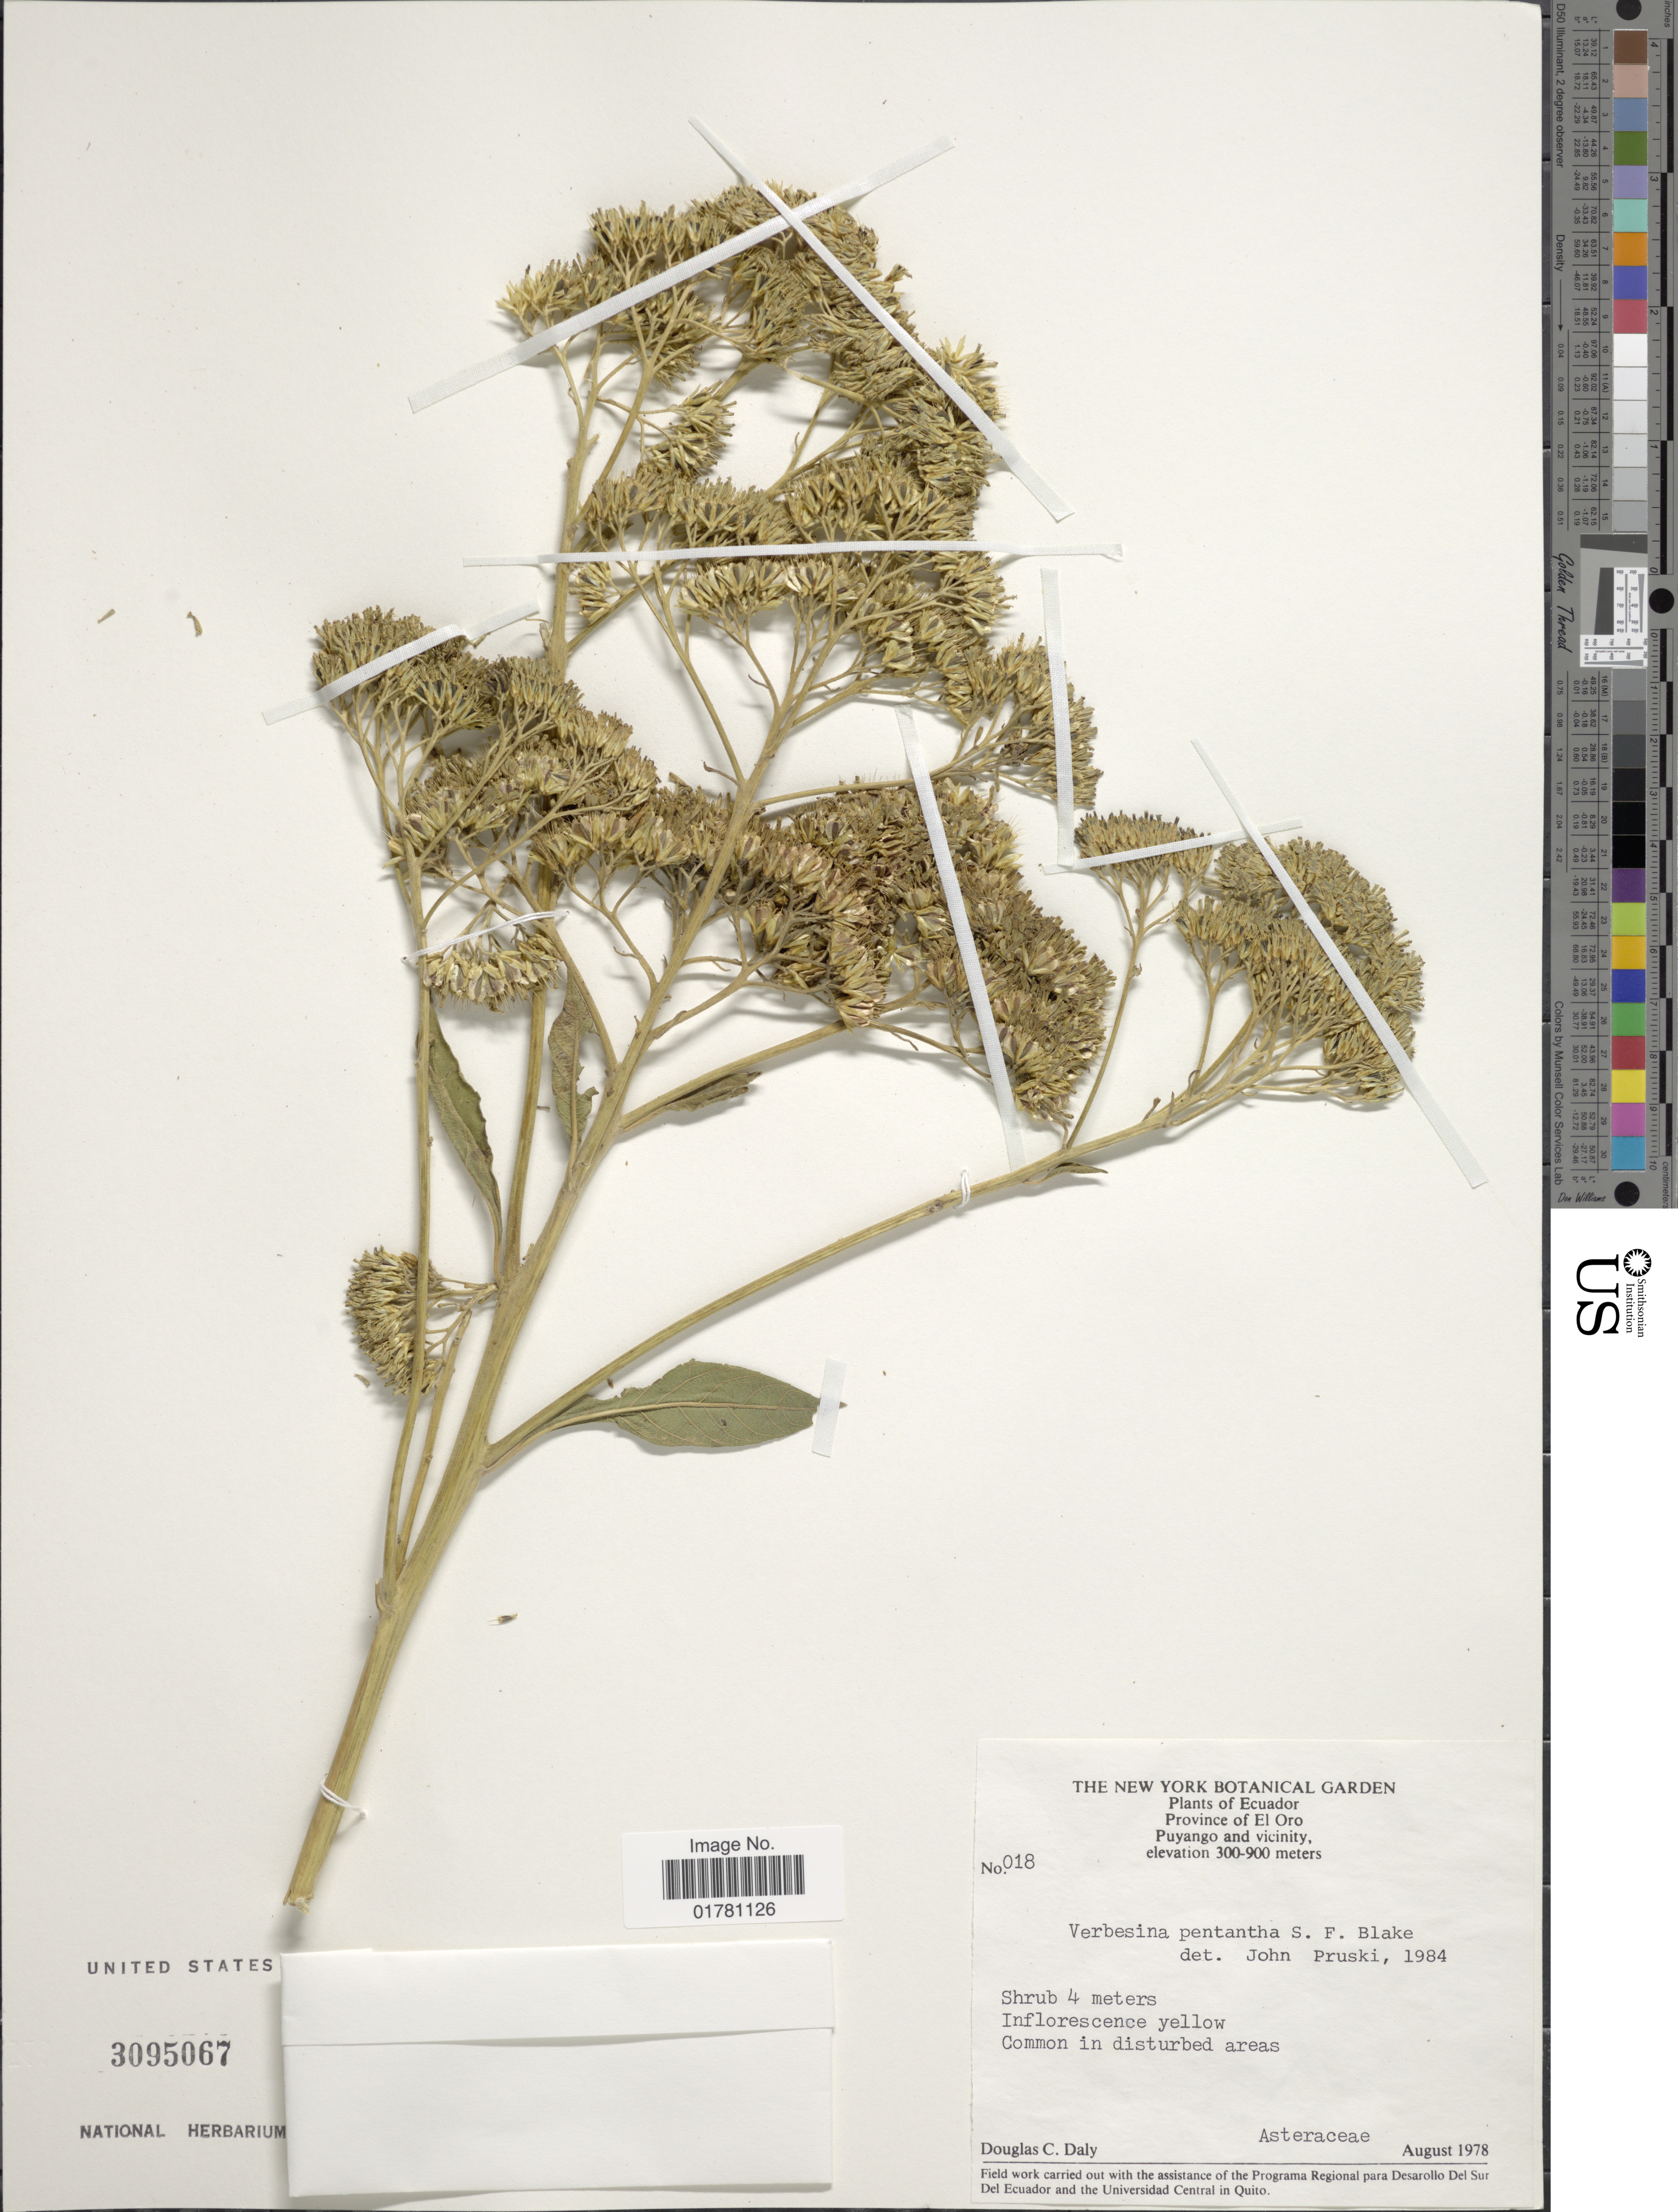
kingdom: Plantae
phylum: Tracheophyta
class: Magnoliopsida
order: Asterales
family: Asteraceae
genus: Verbesina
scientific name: Verbesina pentantha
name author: S.F. Blake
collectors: D. C. Daly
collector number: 018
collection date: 1978-08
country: Ecuador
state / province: El Oro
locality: Puyango and vicinity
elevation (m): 300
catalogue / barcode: US 3095067